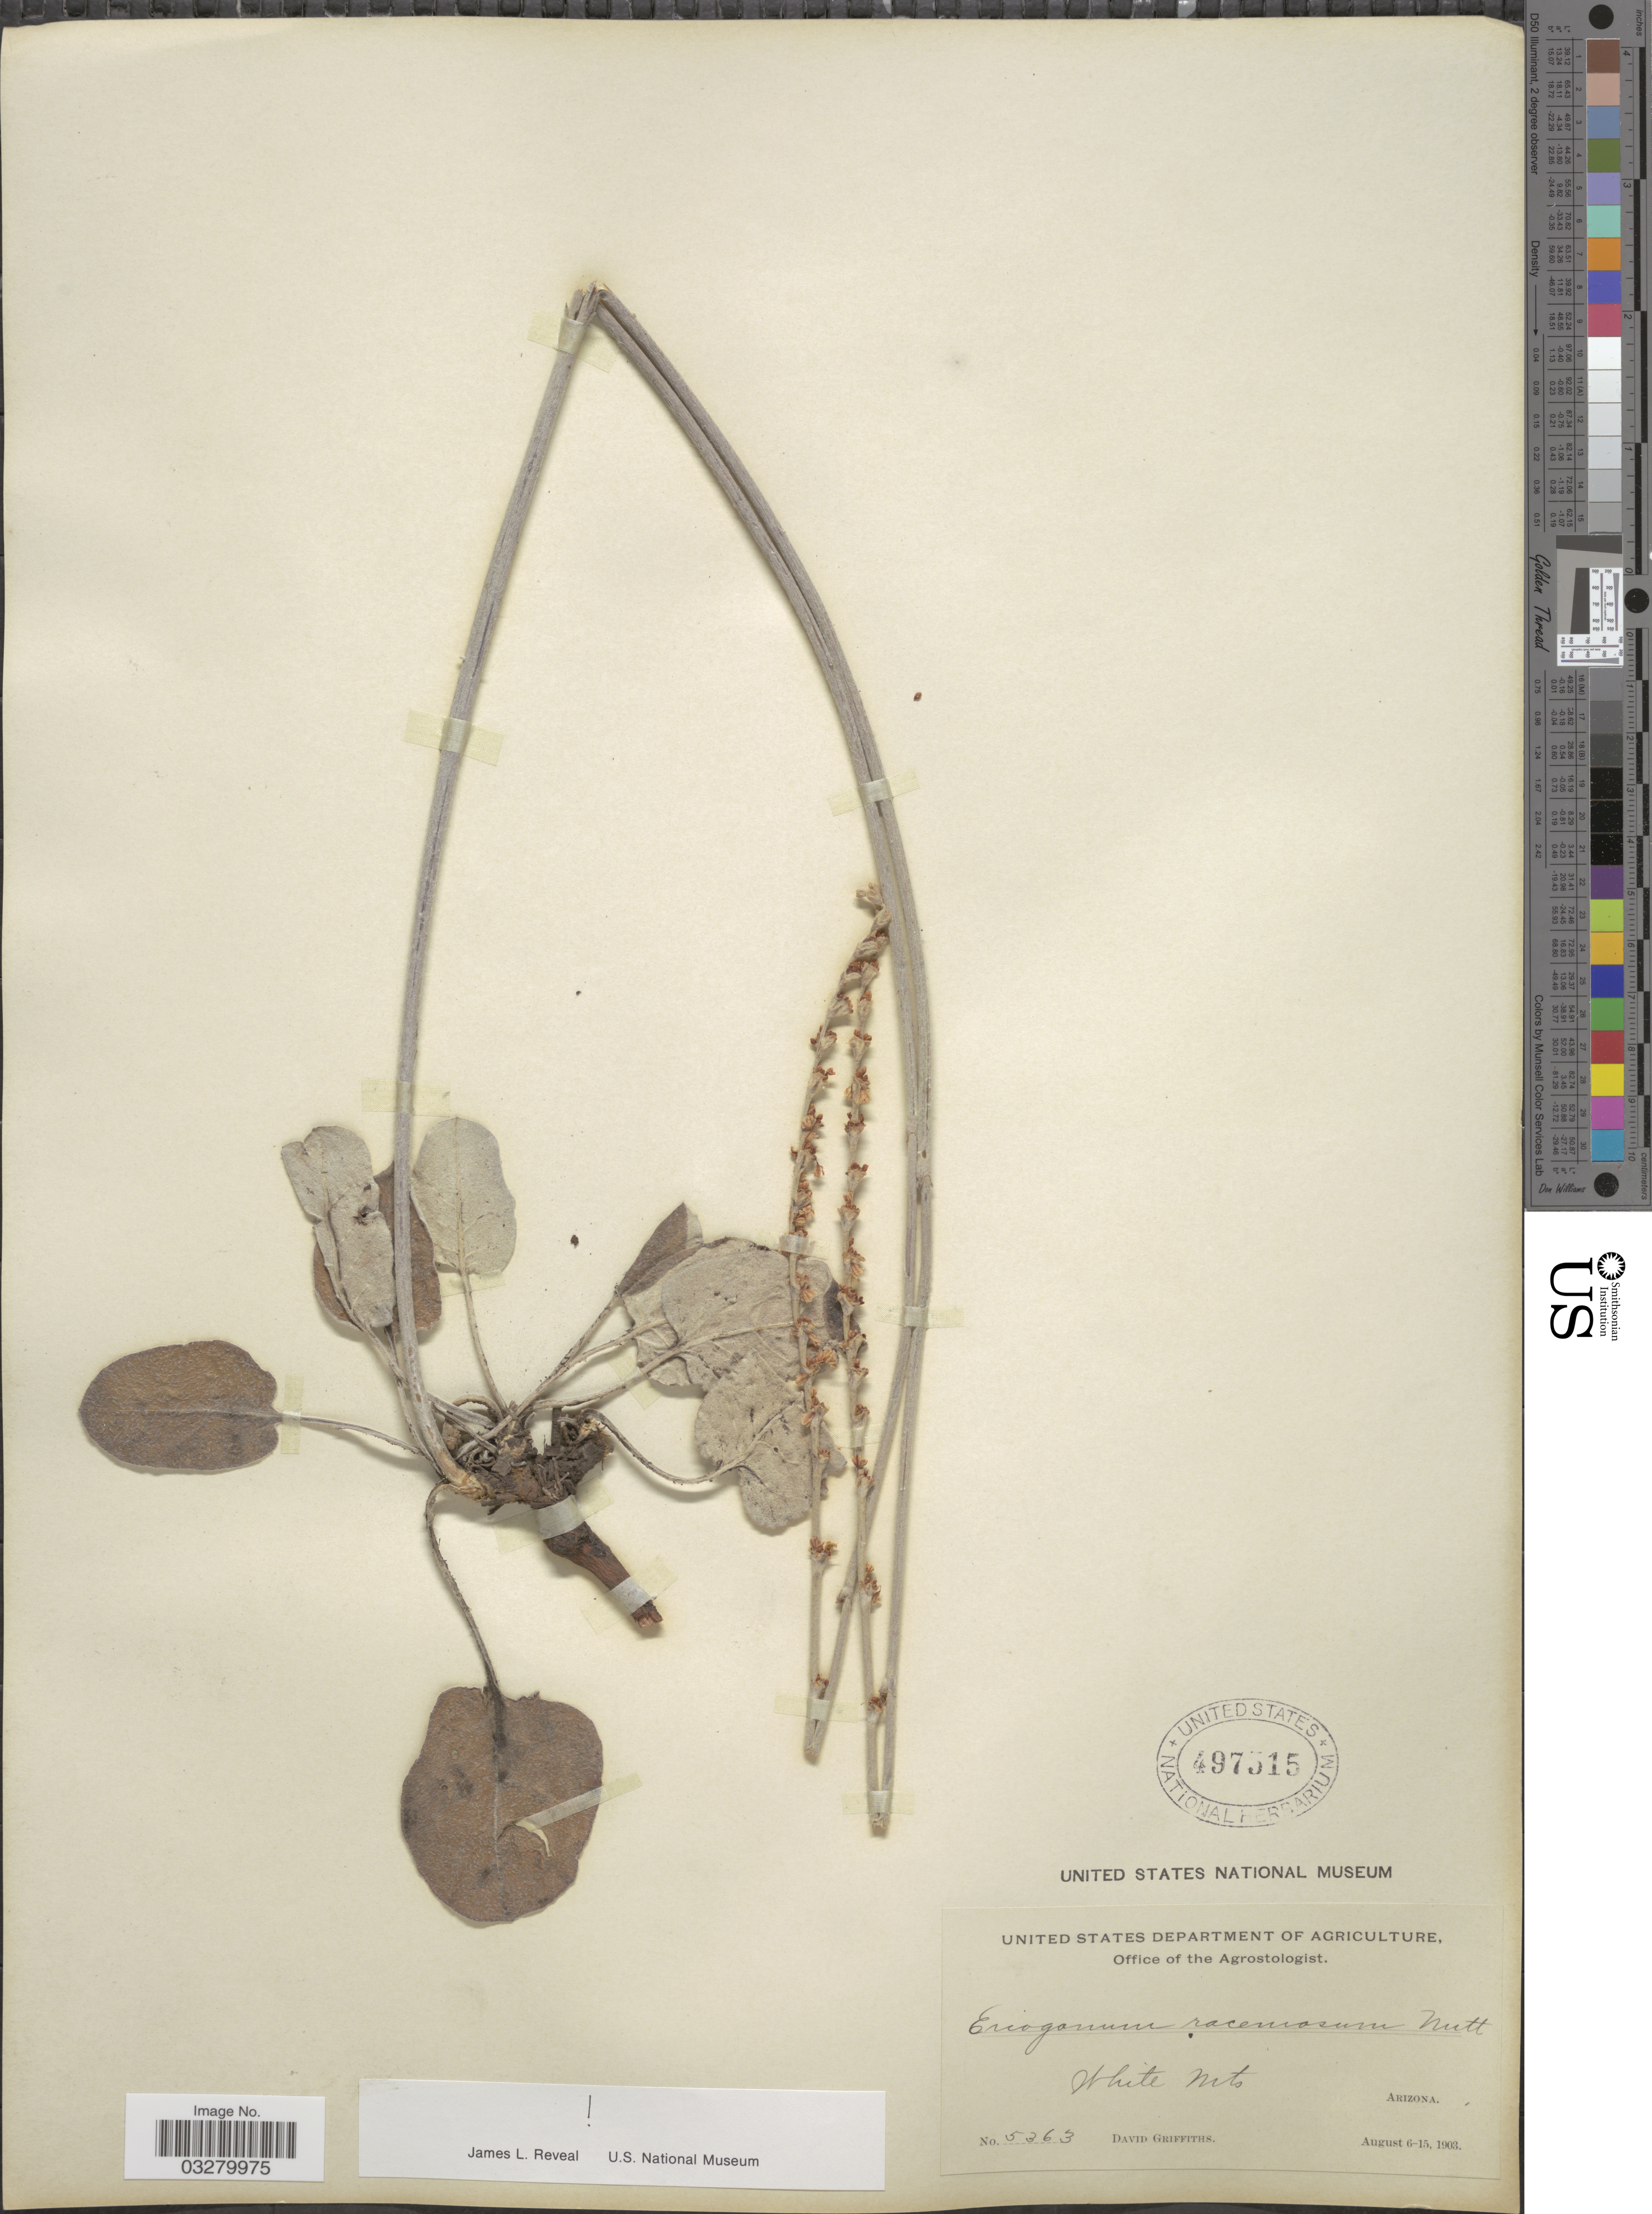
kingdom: Plantae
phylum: Tracheophyta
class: Magnoliopsida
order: Caryophyllales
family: Polygonaceae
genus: Eriogonum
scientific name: Eriogonum racemosum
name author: Nutt.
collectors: D. Griffiths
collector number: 5363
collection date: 1903-08-06/1903-08-15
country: United States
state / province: Arizona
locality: White Mts.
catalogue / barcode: US 497515